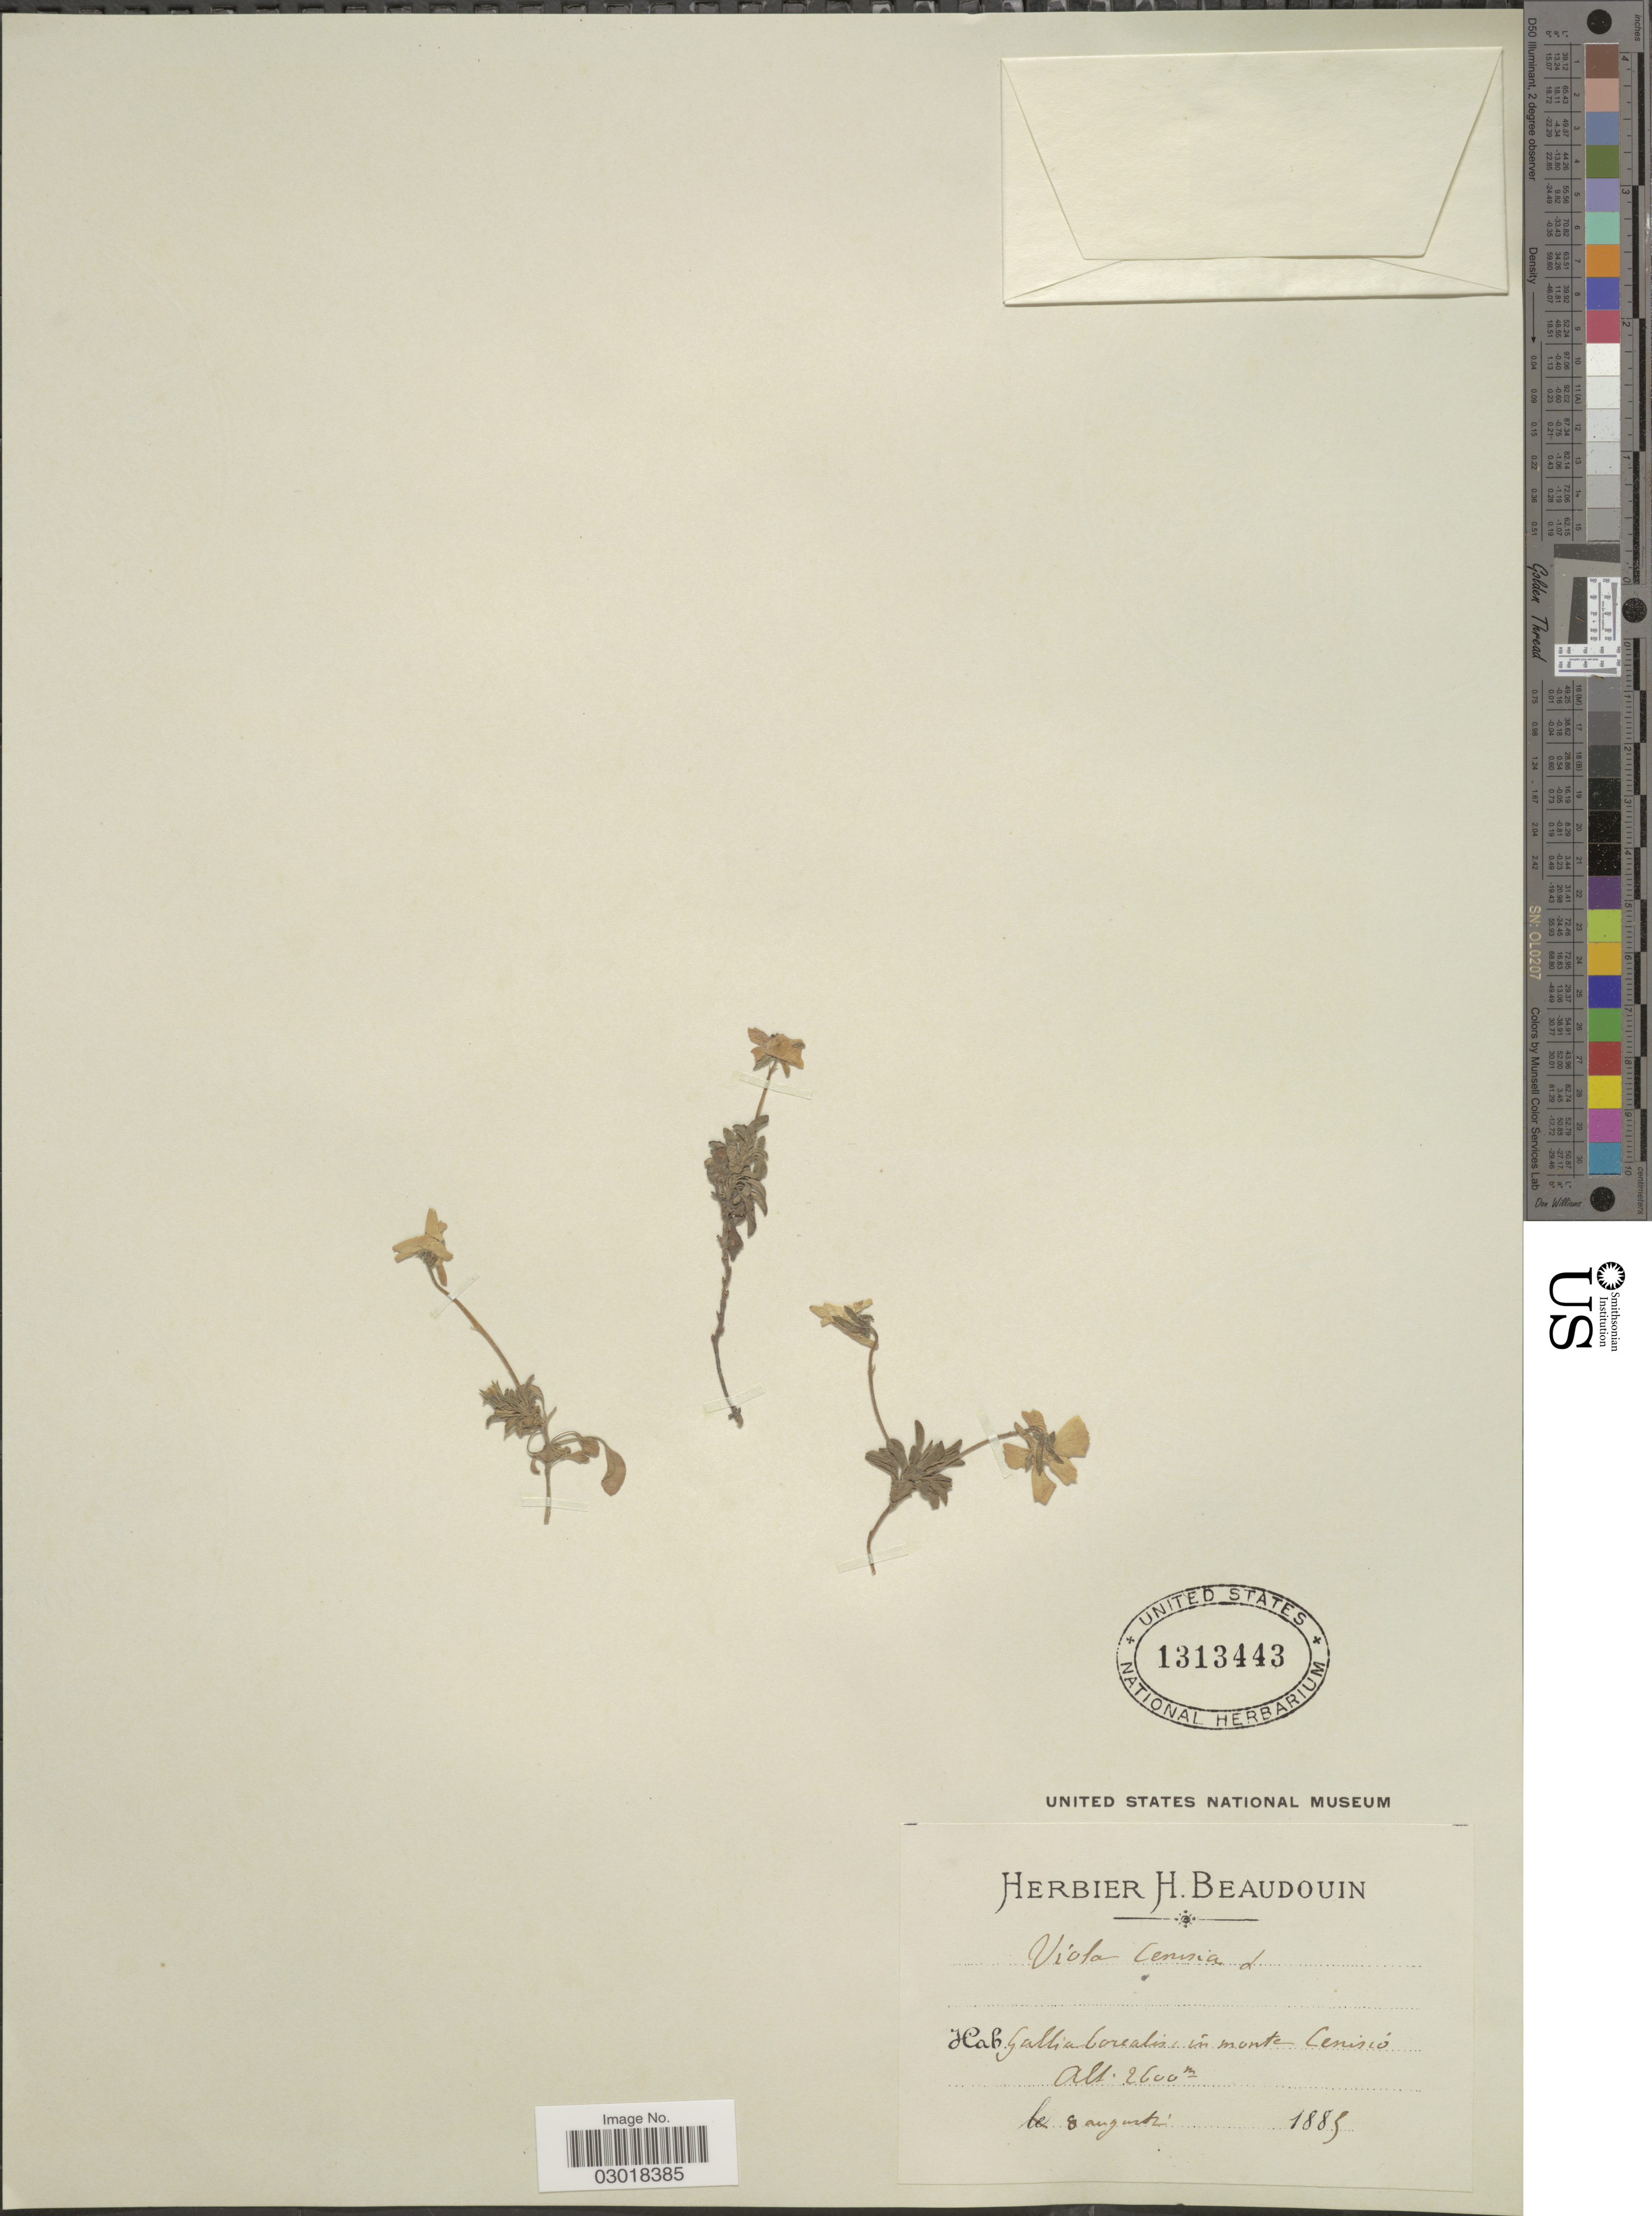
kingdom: Plantae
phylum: Tracheophyta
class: Magnoliopsida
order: Malpighiales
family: Violaceae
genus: Viola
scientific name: Viola cenisia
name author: L.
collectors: ex herb. H. Beaudouin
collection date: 1883-08-08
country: France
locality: Gallia borealis in monte Cenisio.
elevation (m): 2600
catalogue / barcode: US 1313443